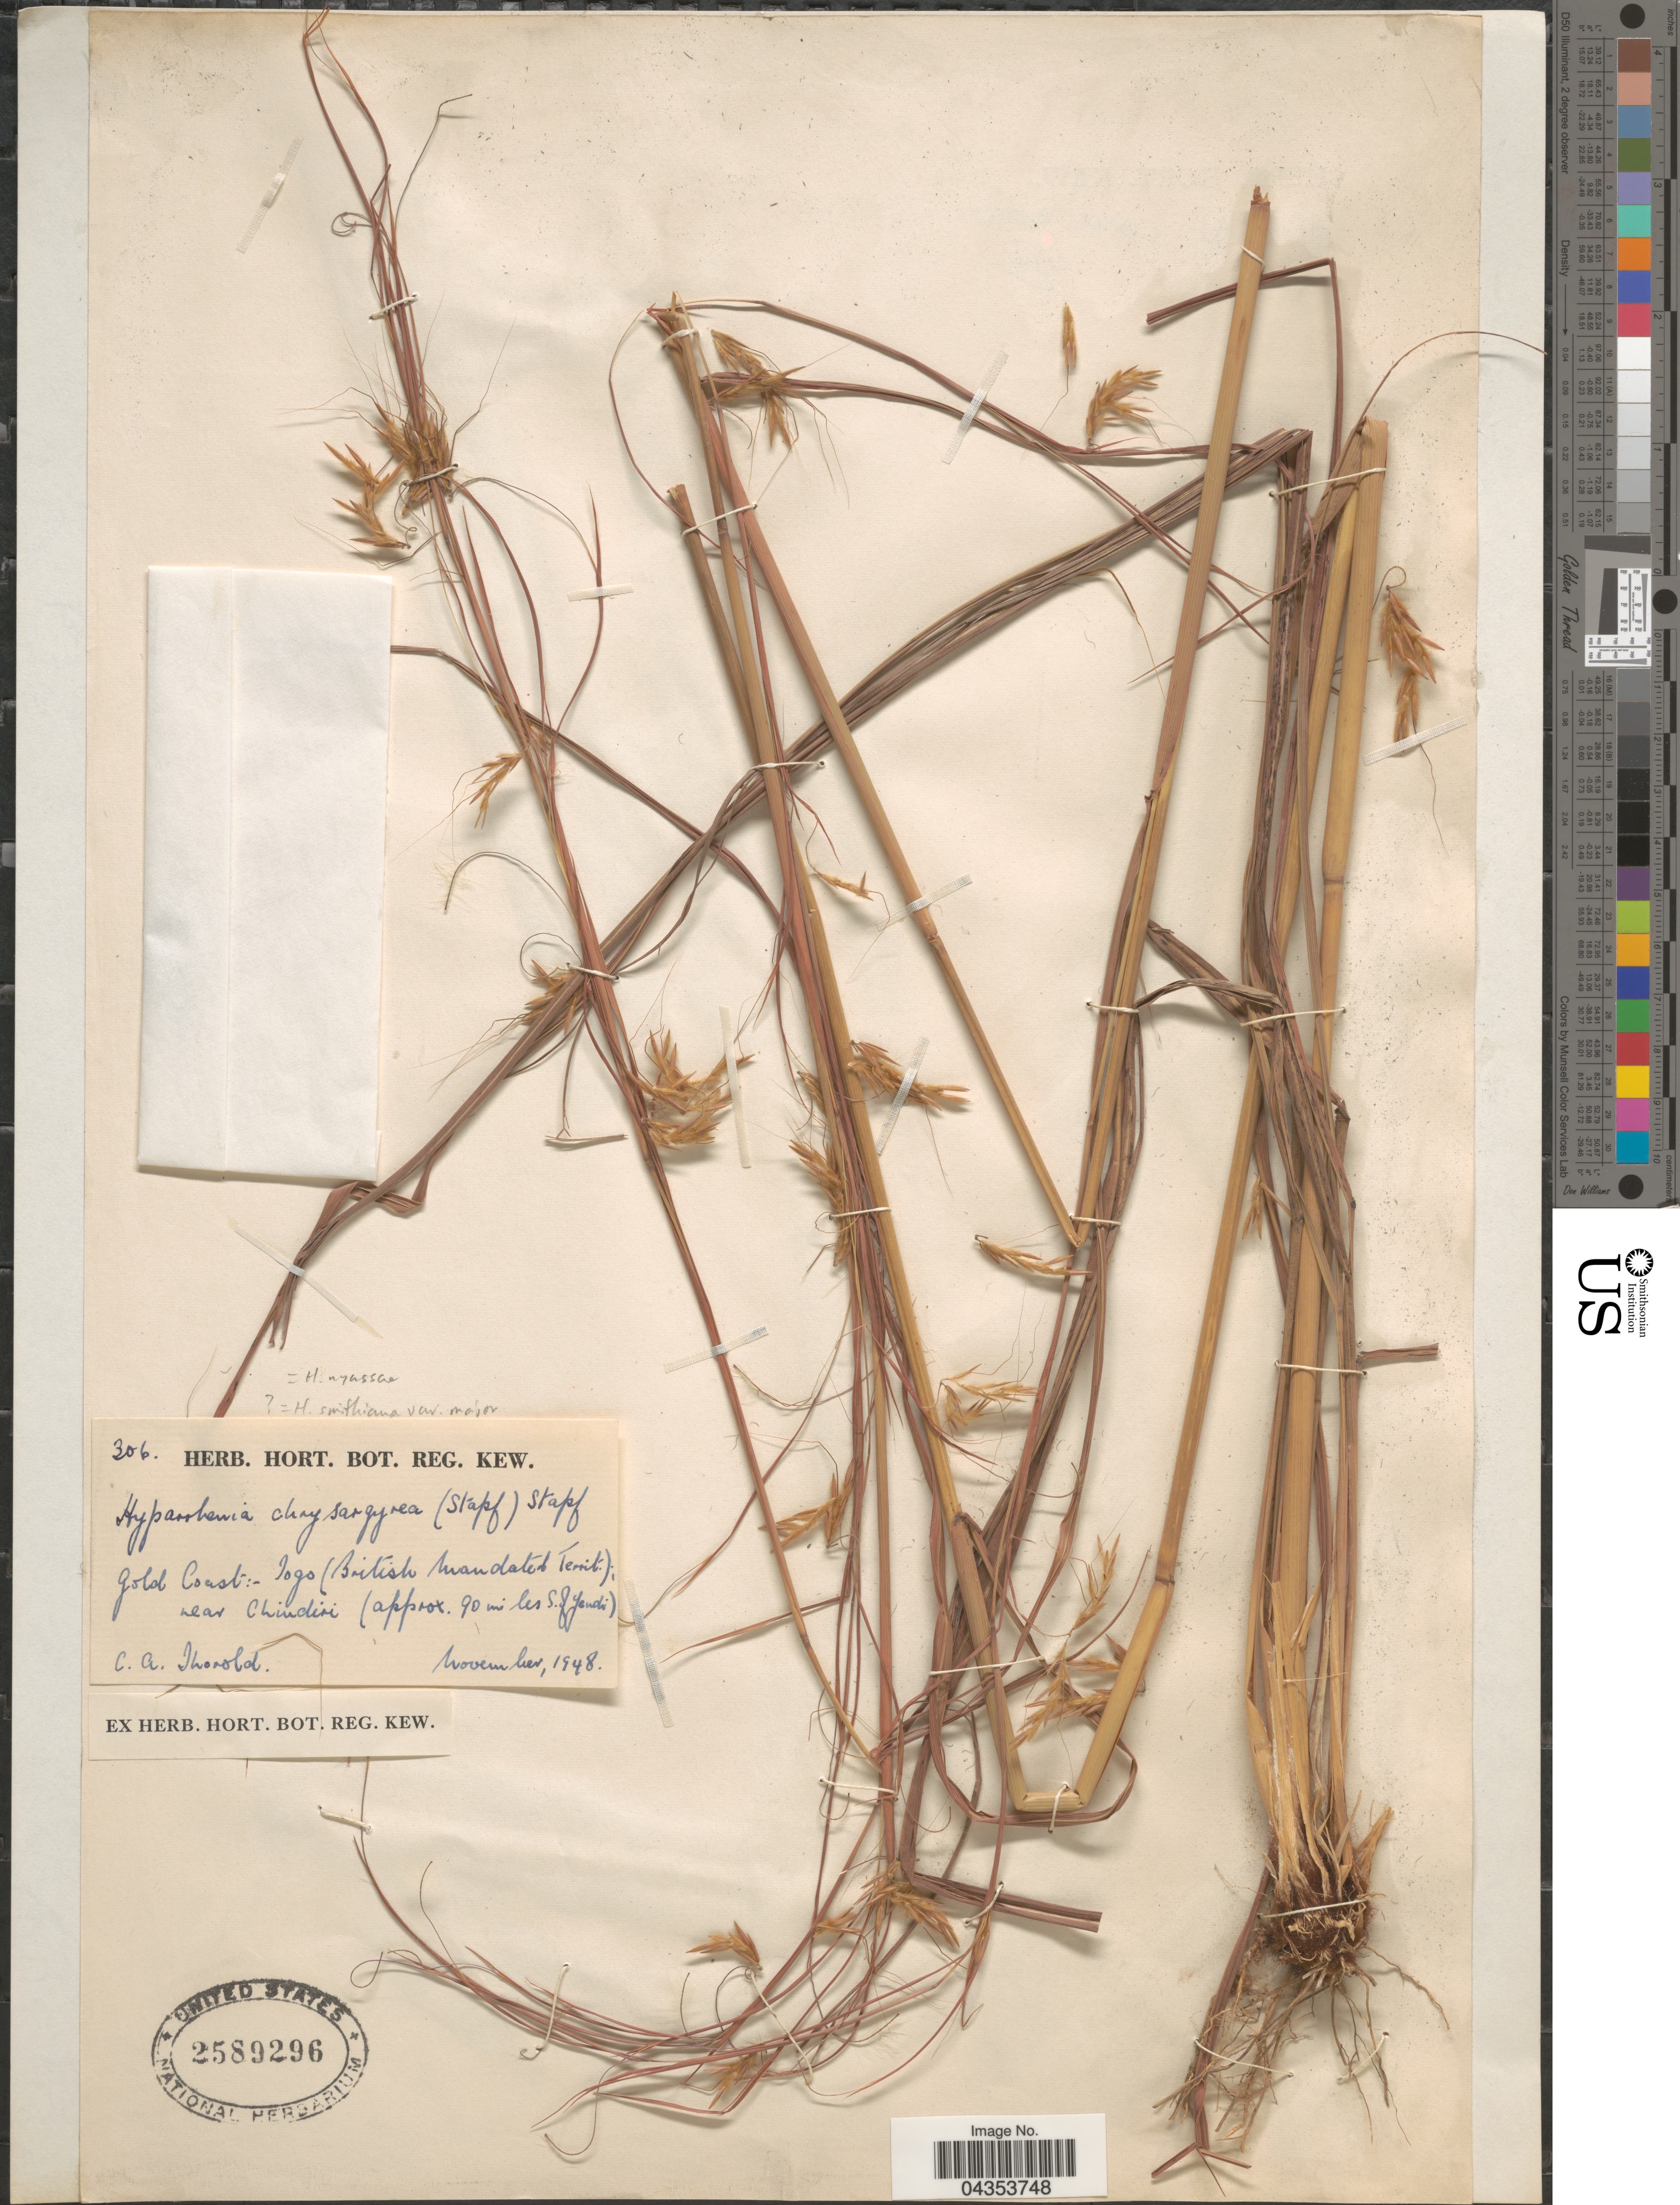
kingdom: Plantae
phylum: Tracheophyta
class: Liliopsida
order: Poales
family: Poaceae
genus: Hyparrhenia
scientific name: Hyparrhenia nyassae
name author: (Rendle) Stapf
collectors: C. Thorold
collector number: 306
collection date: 1948-11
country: Ghana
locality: Gold Coast: (British mandated Territ.); near Chindiri (approx. 90 mi les S. of Yendi).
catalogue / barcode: US 2589296